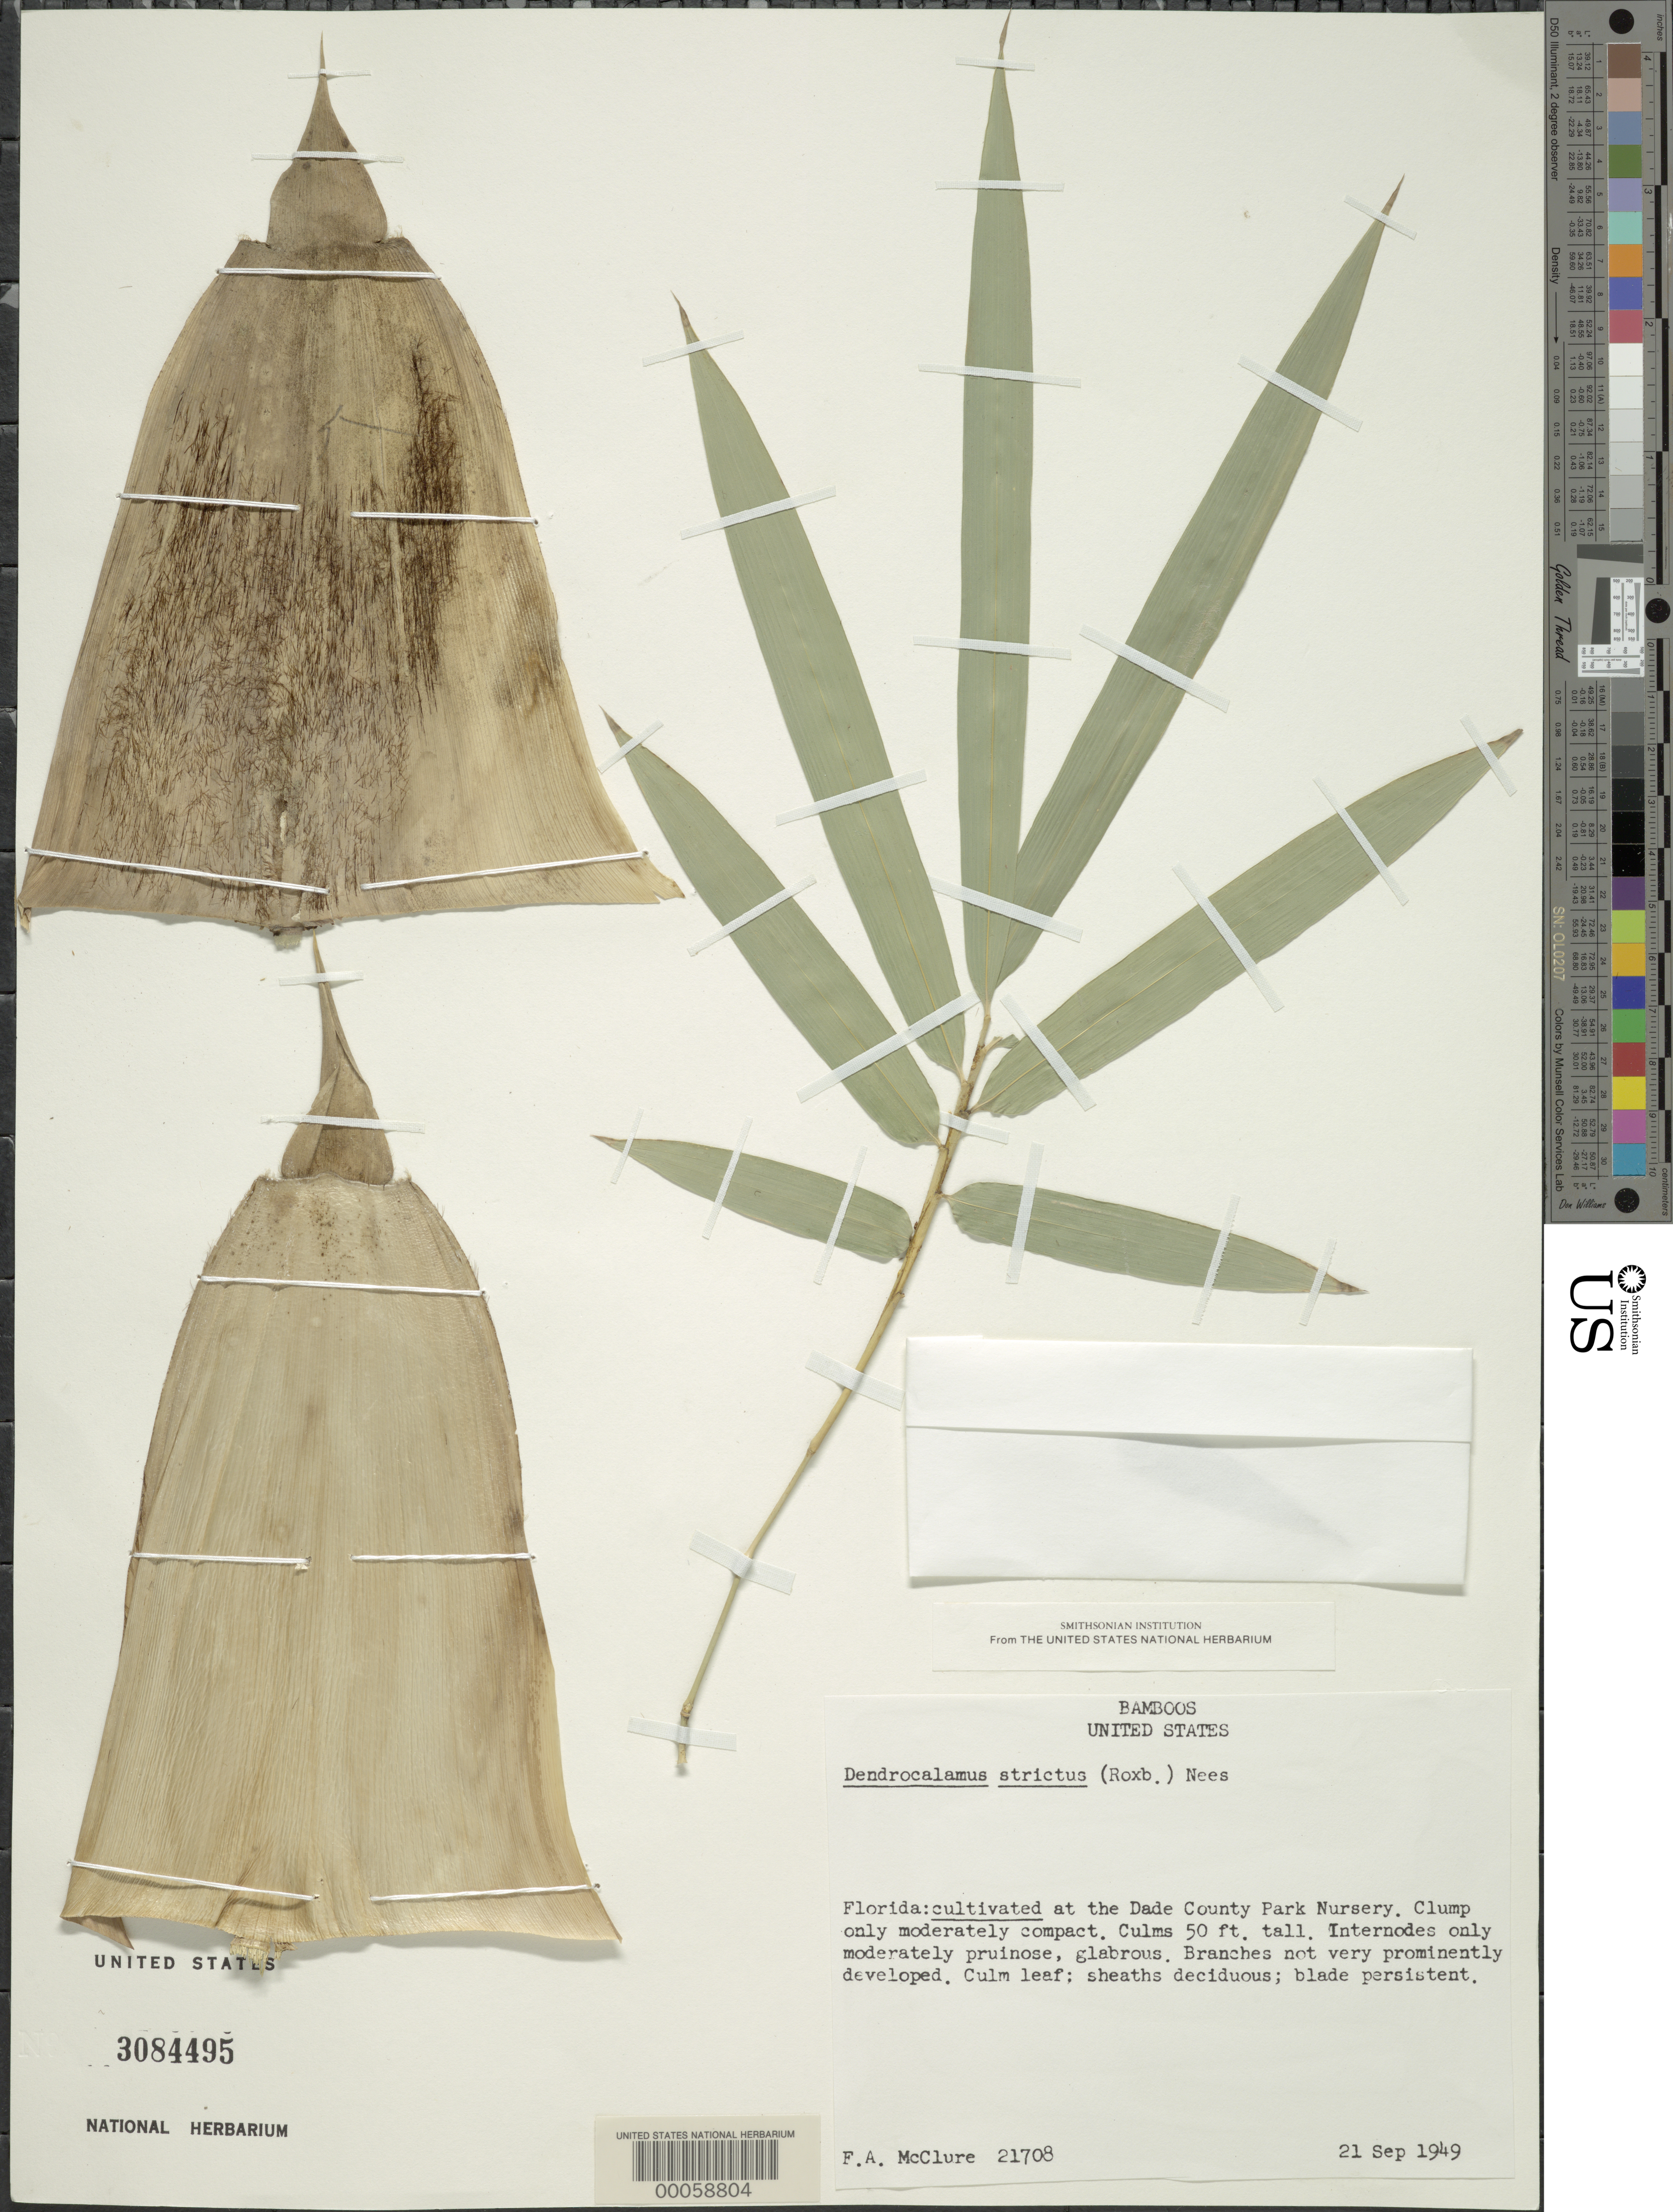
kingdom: Plantae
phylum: Tracheophyta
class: Liliopsida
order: Poales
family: Poaceae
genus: Dendrocalamus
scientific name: Dendrocalamus strictus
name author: (Roxb.) Nees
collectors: F. A. McClure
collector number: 21708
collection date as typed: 21 Sep 1949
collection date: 1949-09-21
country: United States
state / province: Florida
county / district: Dade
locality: Dade co. park nursery.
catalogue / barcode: US 3084495